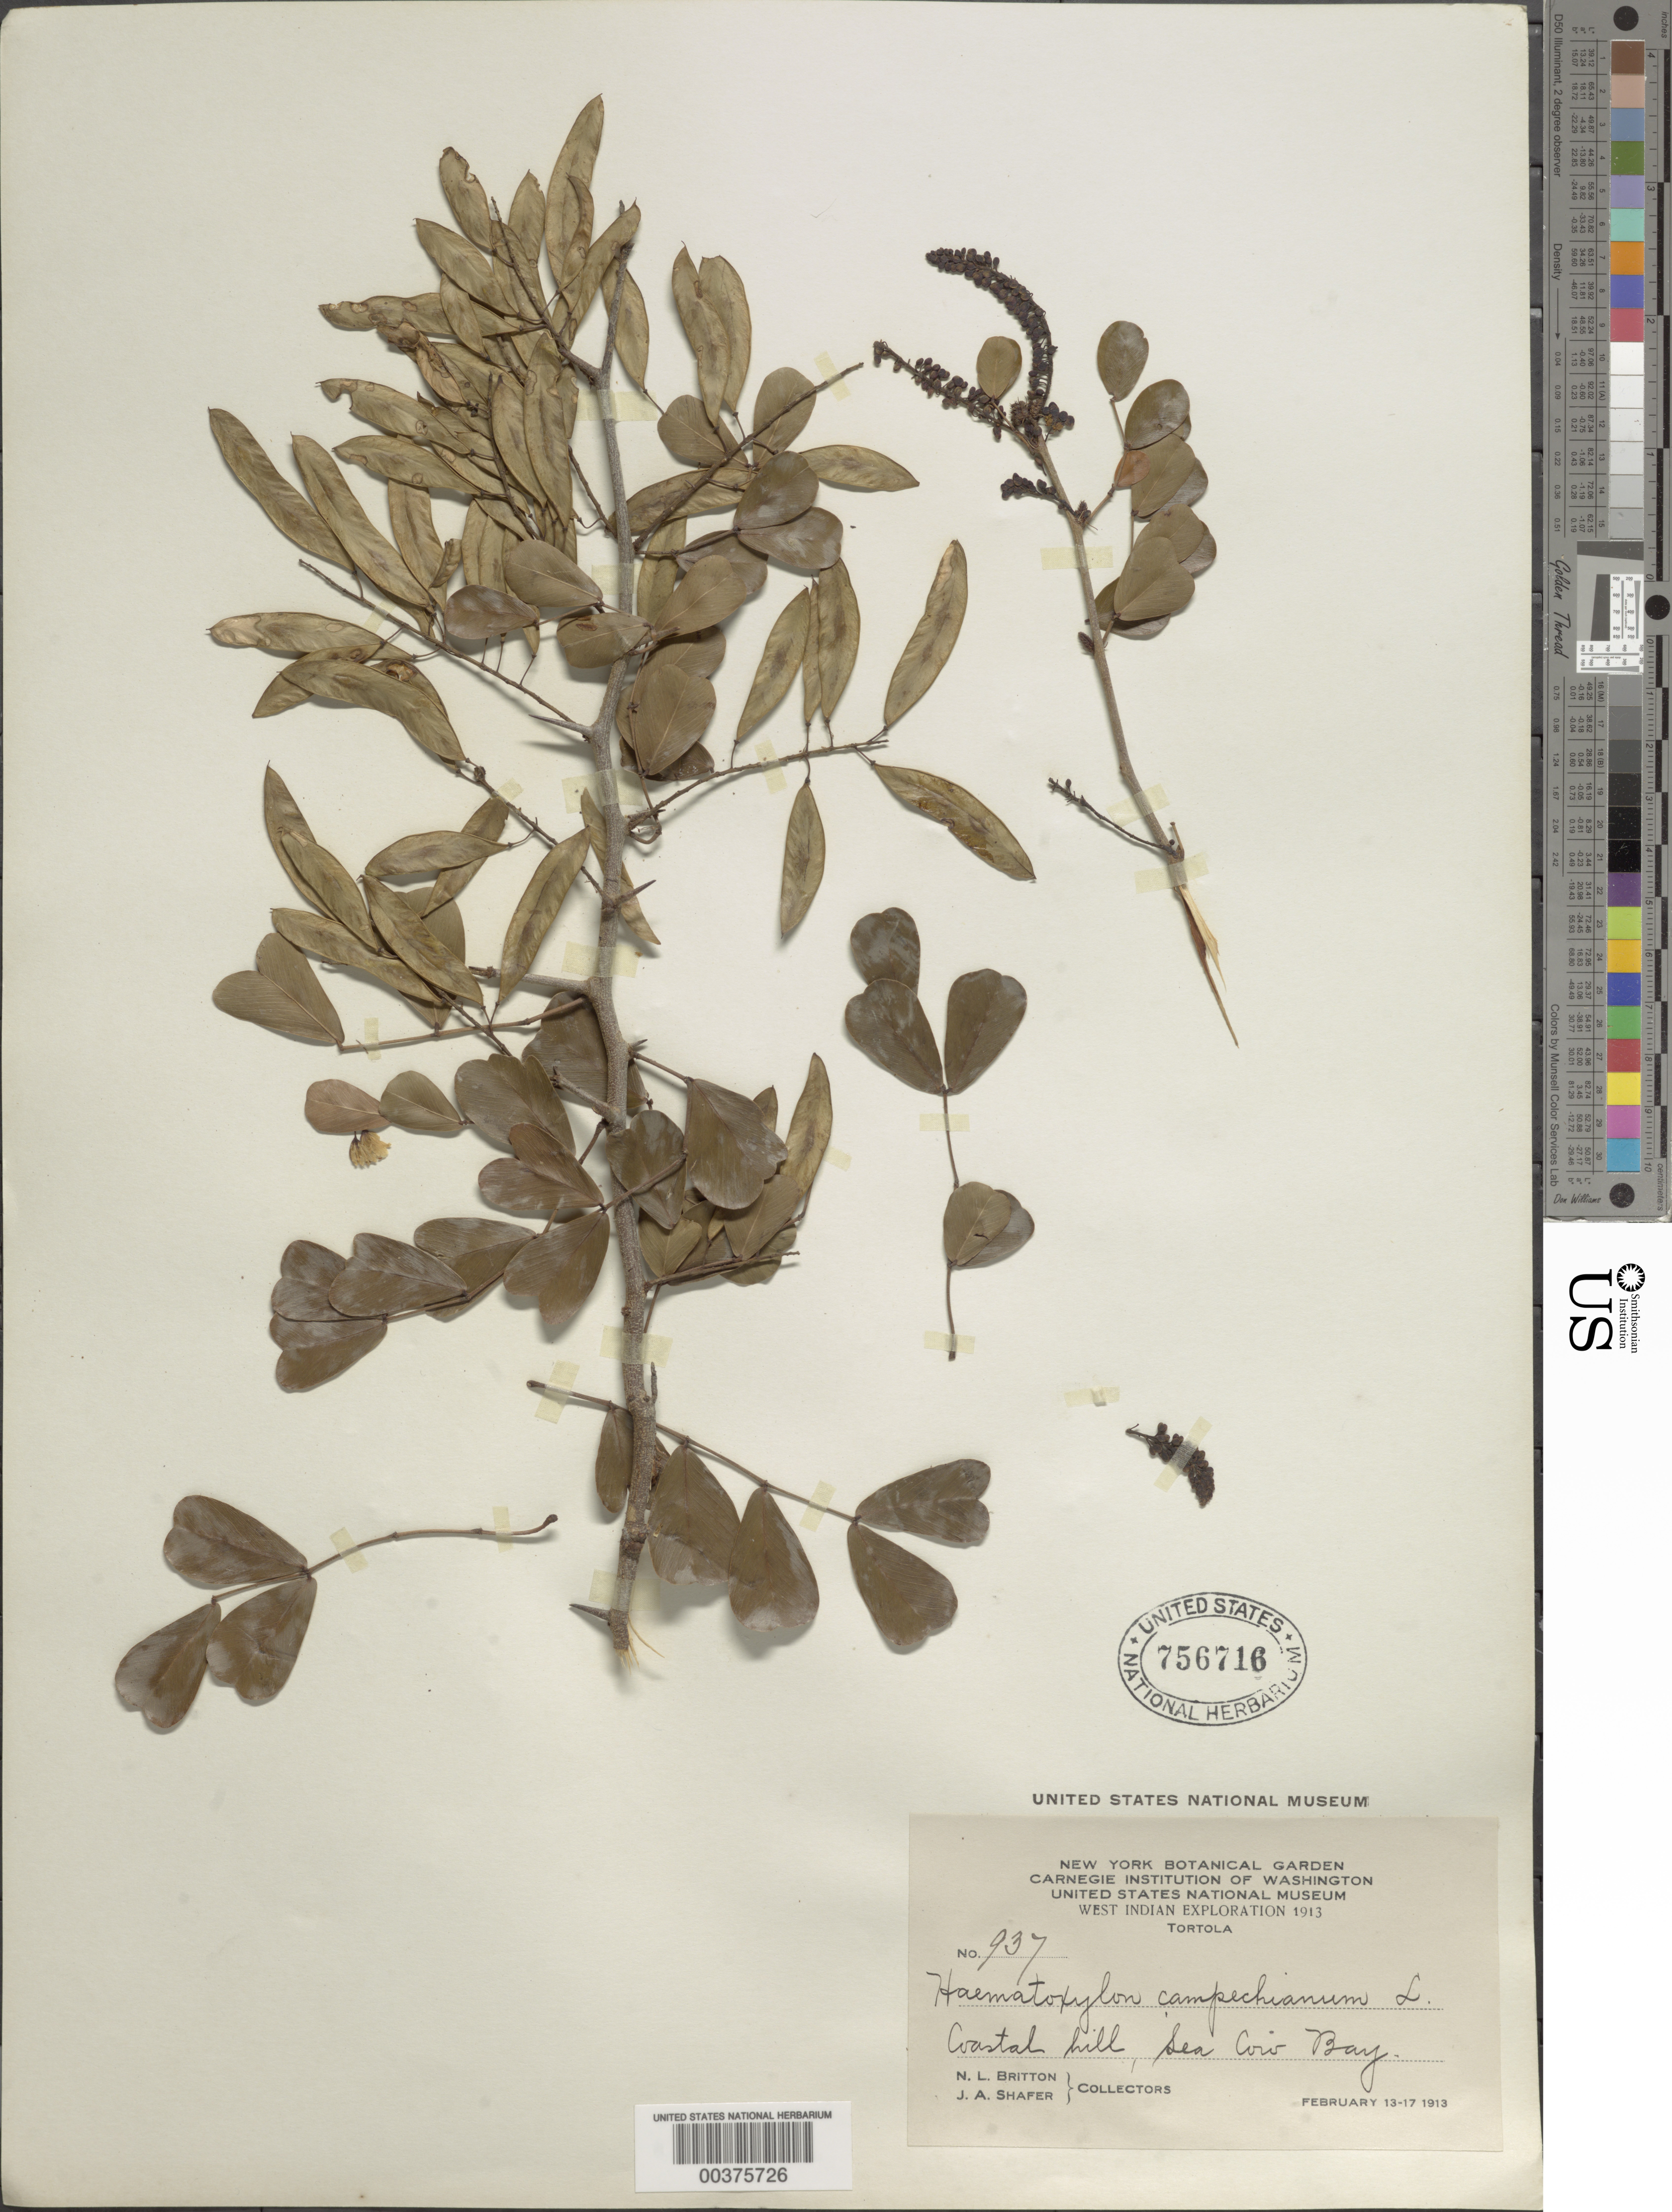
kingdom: Plantae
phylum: Tracheophyta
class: Magnoliopsida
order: Fabales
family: Fabaceae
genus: Haematoxylum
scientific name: Haematoxylum campechianum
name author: L.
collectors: N. Britton & J. A. Shafer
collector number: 937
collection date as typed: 13 Feb 1913 to 17 Feb 1913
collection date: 1913-02-13/1913-02-17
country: British Virgin Islands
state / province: Tortola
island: Tortola Island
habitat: Coastal hill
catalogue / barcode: US 756716